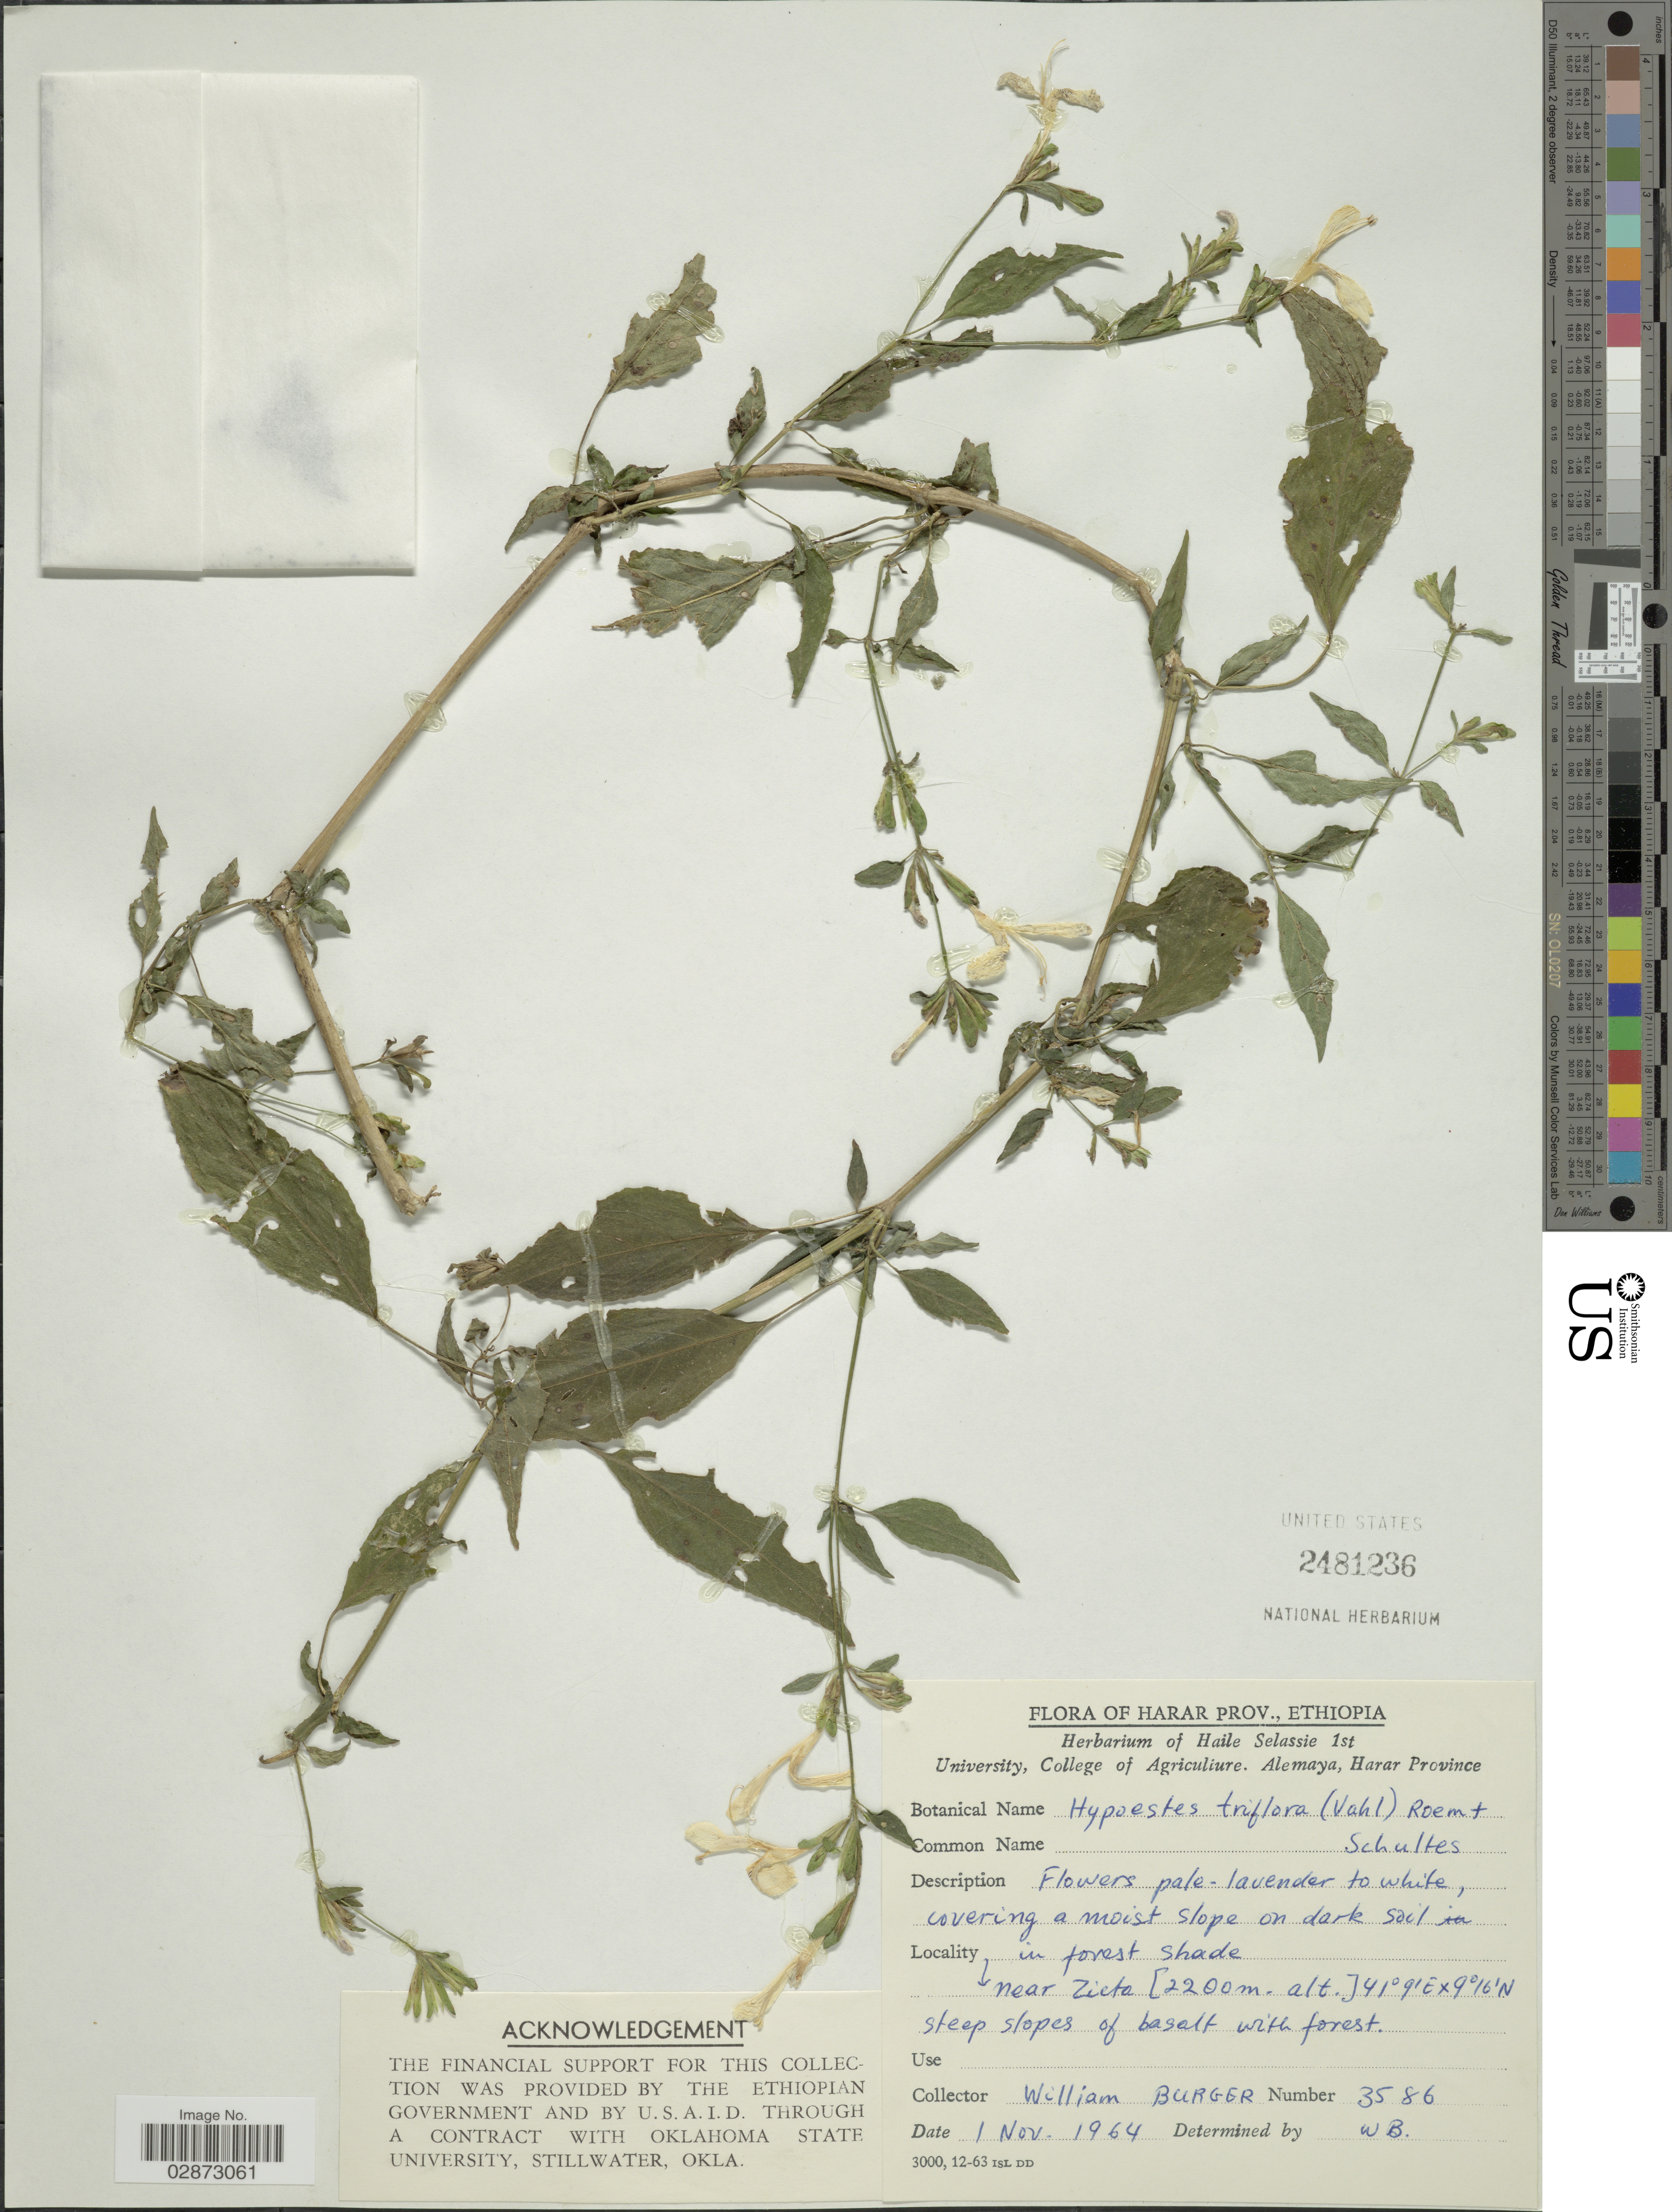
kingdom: Plantae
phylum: Tracheophyta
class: Magnoliopsida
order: Lamiales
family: Acanthaceae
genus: Hypoestes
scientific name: Hypoestes triflora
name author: (Forssk.) Roem. & Schult.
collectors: W. Burger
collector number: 3586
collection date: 1964-11-01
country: Ethiopia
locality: Harar prov. Near Zicta.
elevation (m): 2200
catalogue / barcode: US 2481236